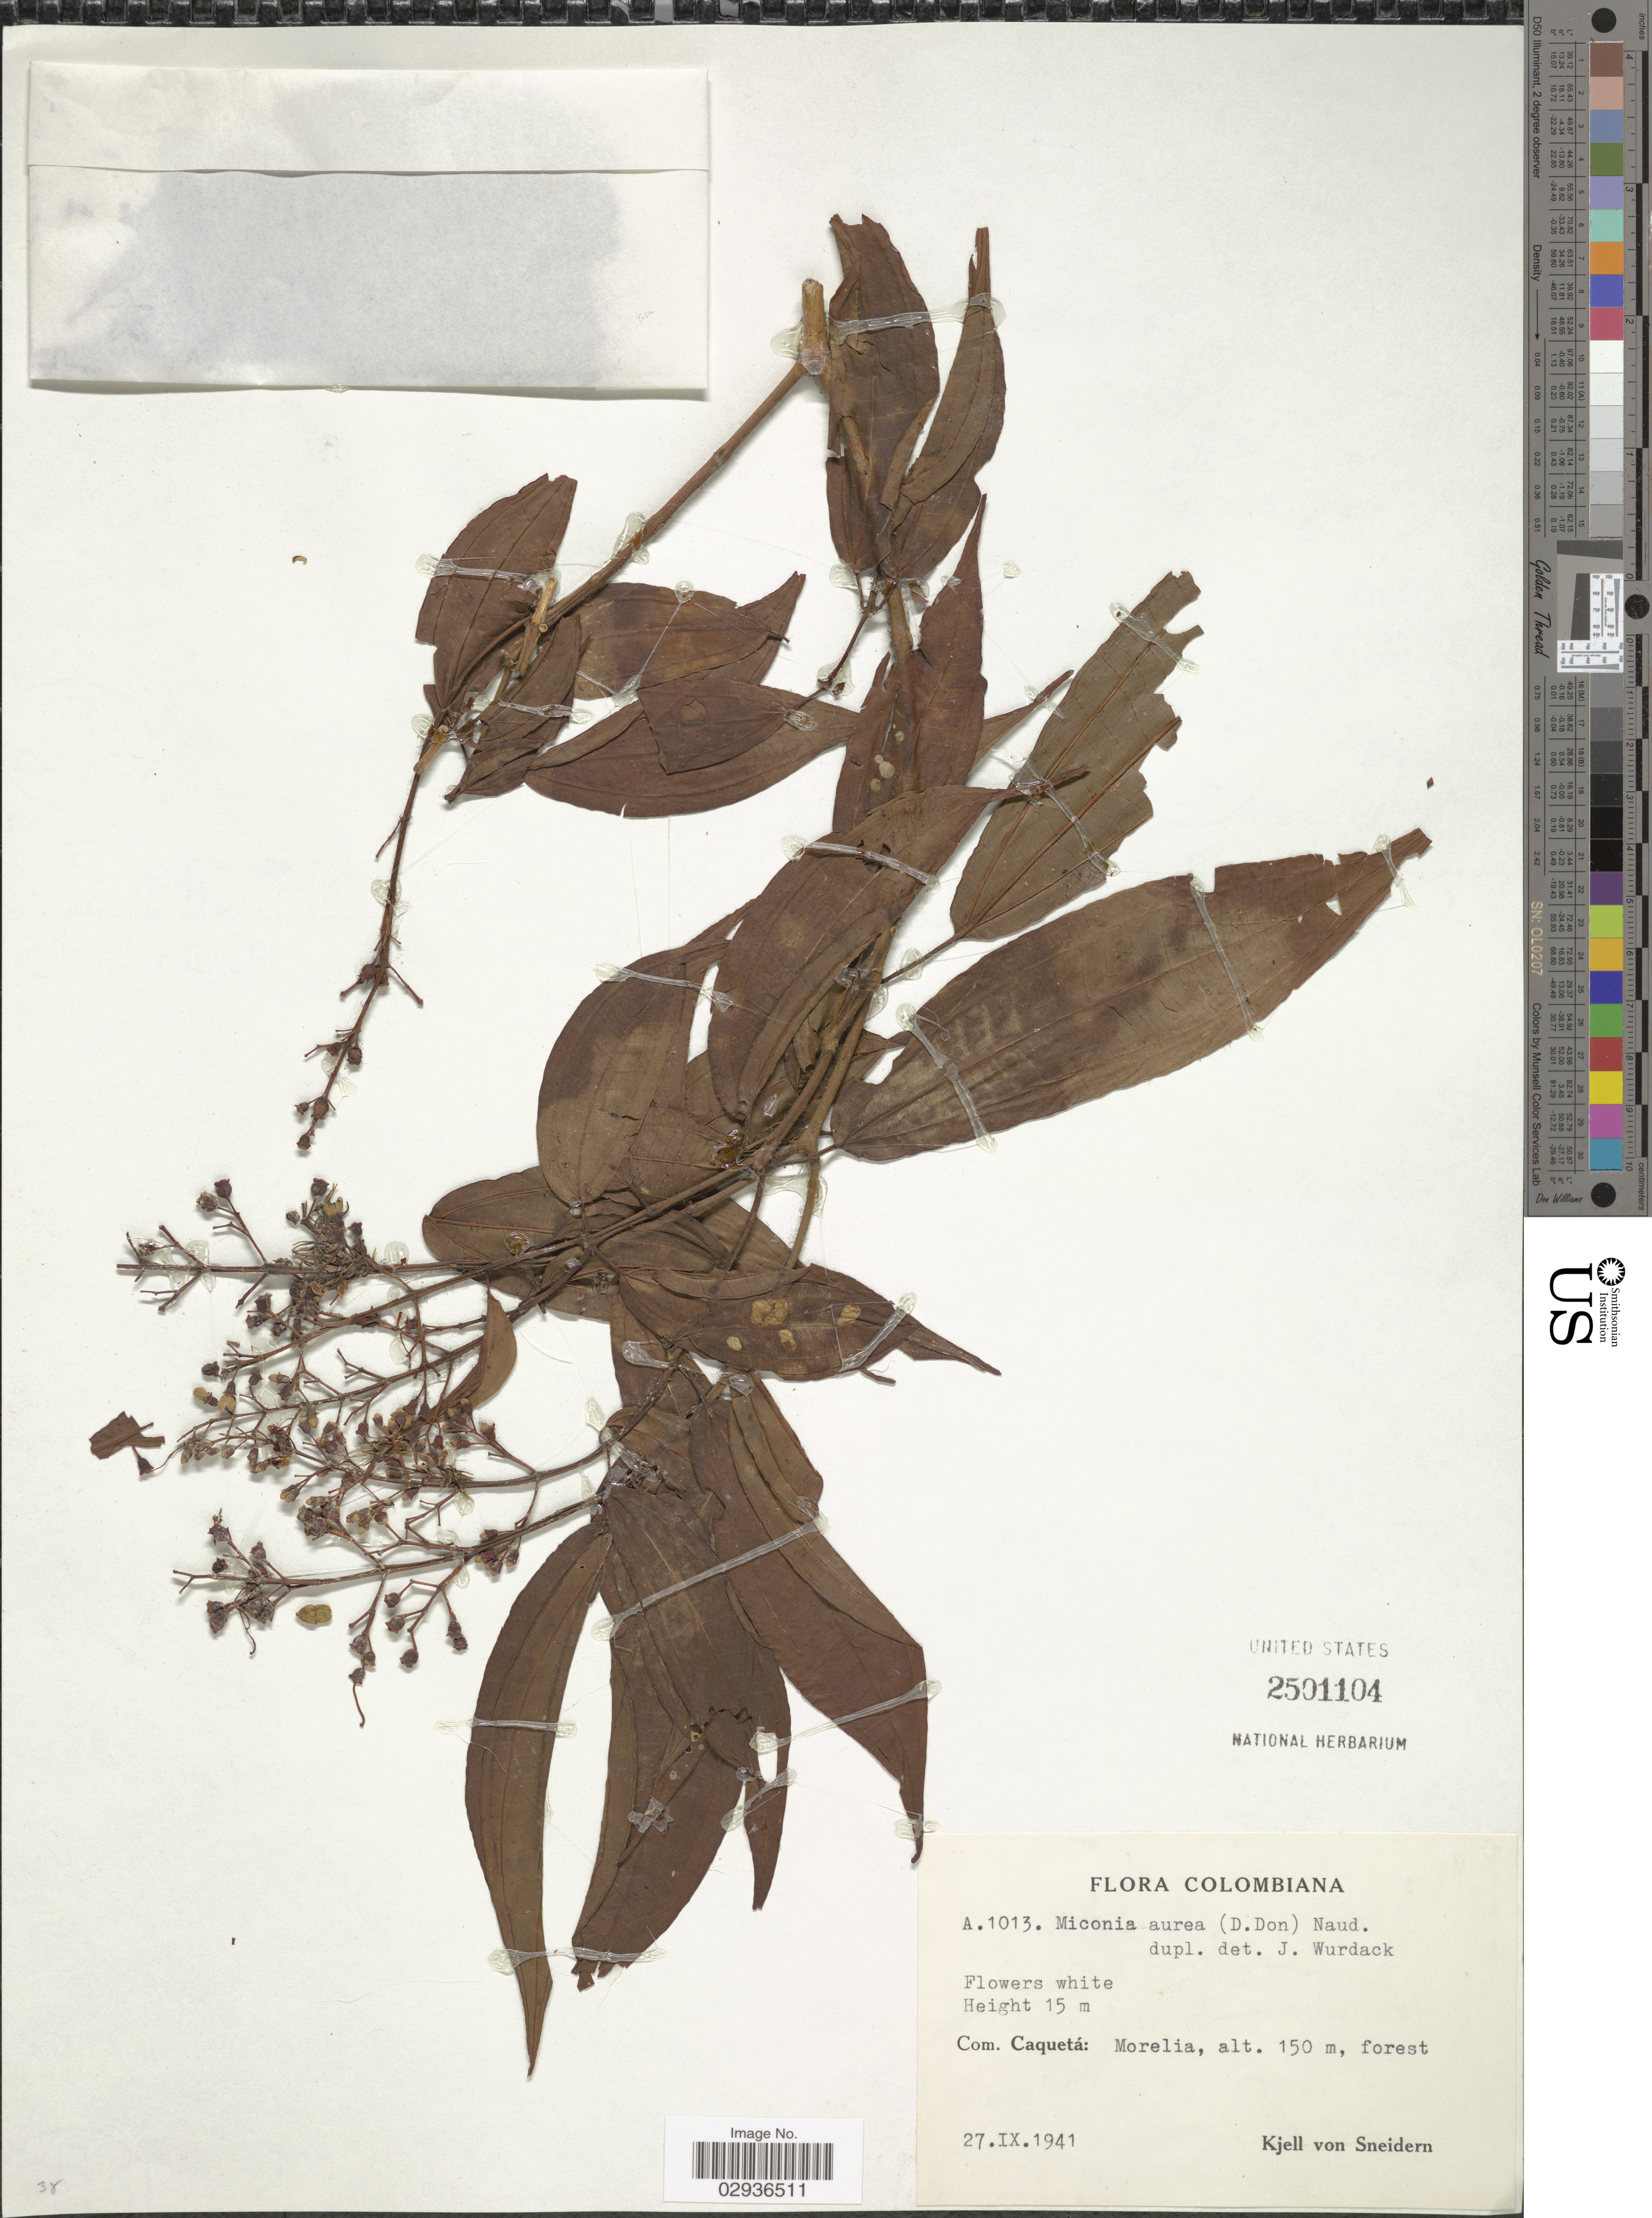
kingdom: Plantae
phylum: Tracheophyta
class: Magnoliopsida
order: Myrtales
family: Melastomataceae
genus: Miconia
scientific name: Miconia aurea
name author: (D. Don) Naudin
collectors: K. von Sneidern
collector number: A1013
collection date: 1941-09-27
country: Colombia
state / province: Caquetá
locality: Com. Caquetá: Morelia.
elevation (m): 150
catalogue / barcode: US 2501104